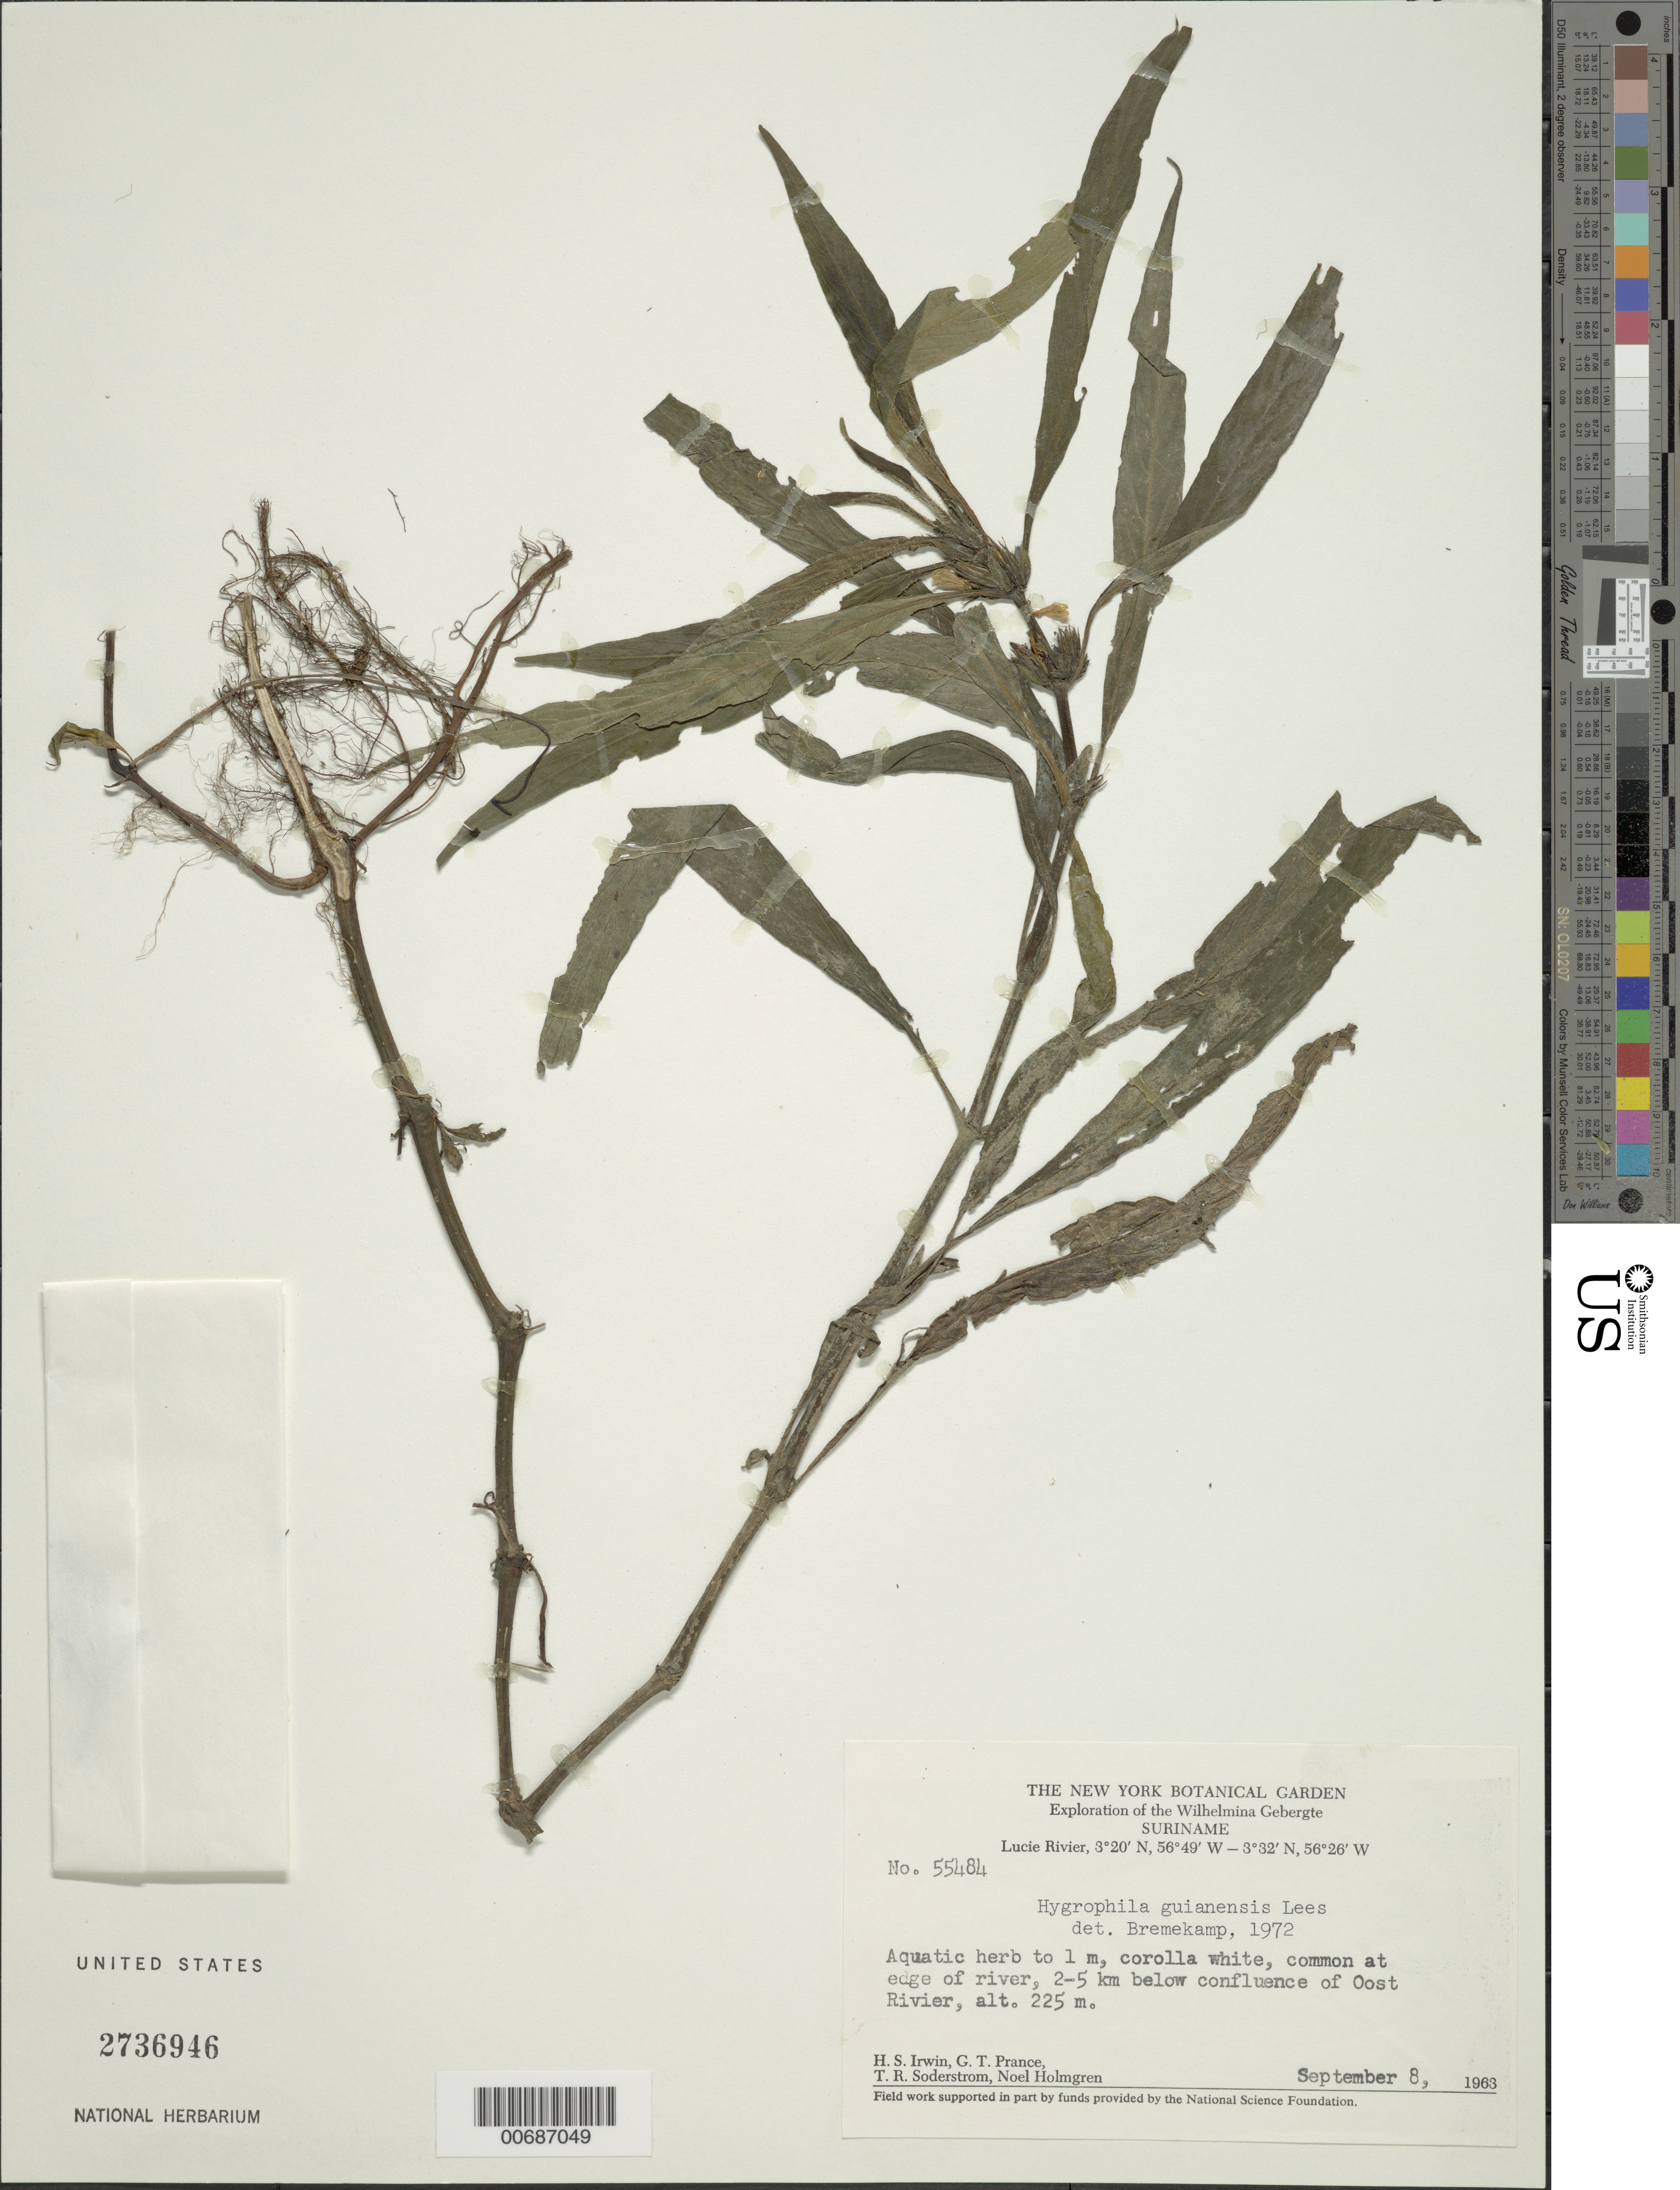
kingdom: Plantae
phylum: Tracheophyta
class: Magnoliopsida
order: Lamiales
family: Acanthaceae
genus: Hygrophila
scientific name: Hygrophila guianensis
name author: Nees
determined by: Bremekamp, C. E. B.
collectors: H. Irwin, G. T. Prance, T. R. Soderstrom & N. H. Holmgren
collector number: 55484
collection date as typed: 8-Sep-63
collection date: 1963-09-08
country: Suriname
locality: Lucie R., 2-5 km below confl. with Oost R., Wilhelmina Gebergte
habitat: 2-5 km below confluence of Oost Rivier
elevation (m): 225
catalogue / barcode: US 2736946